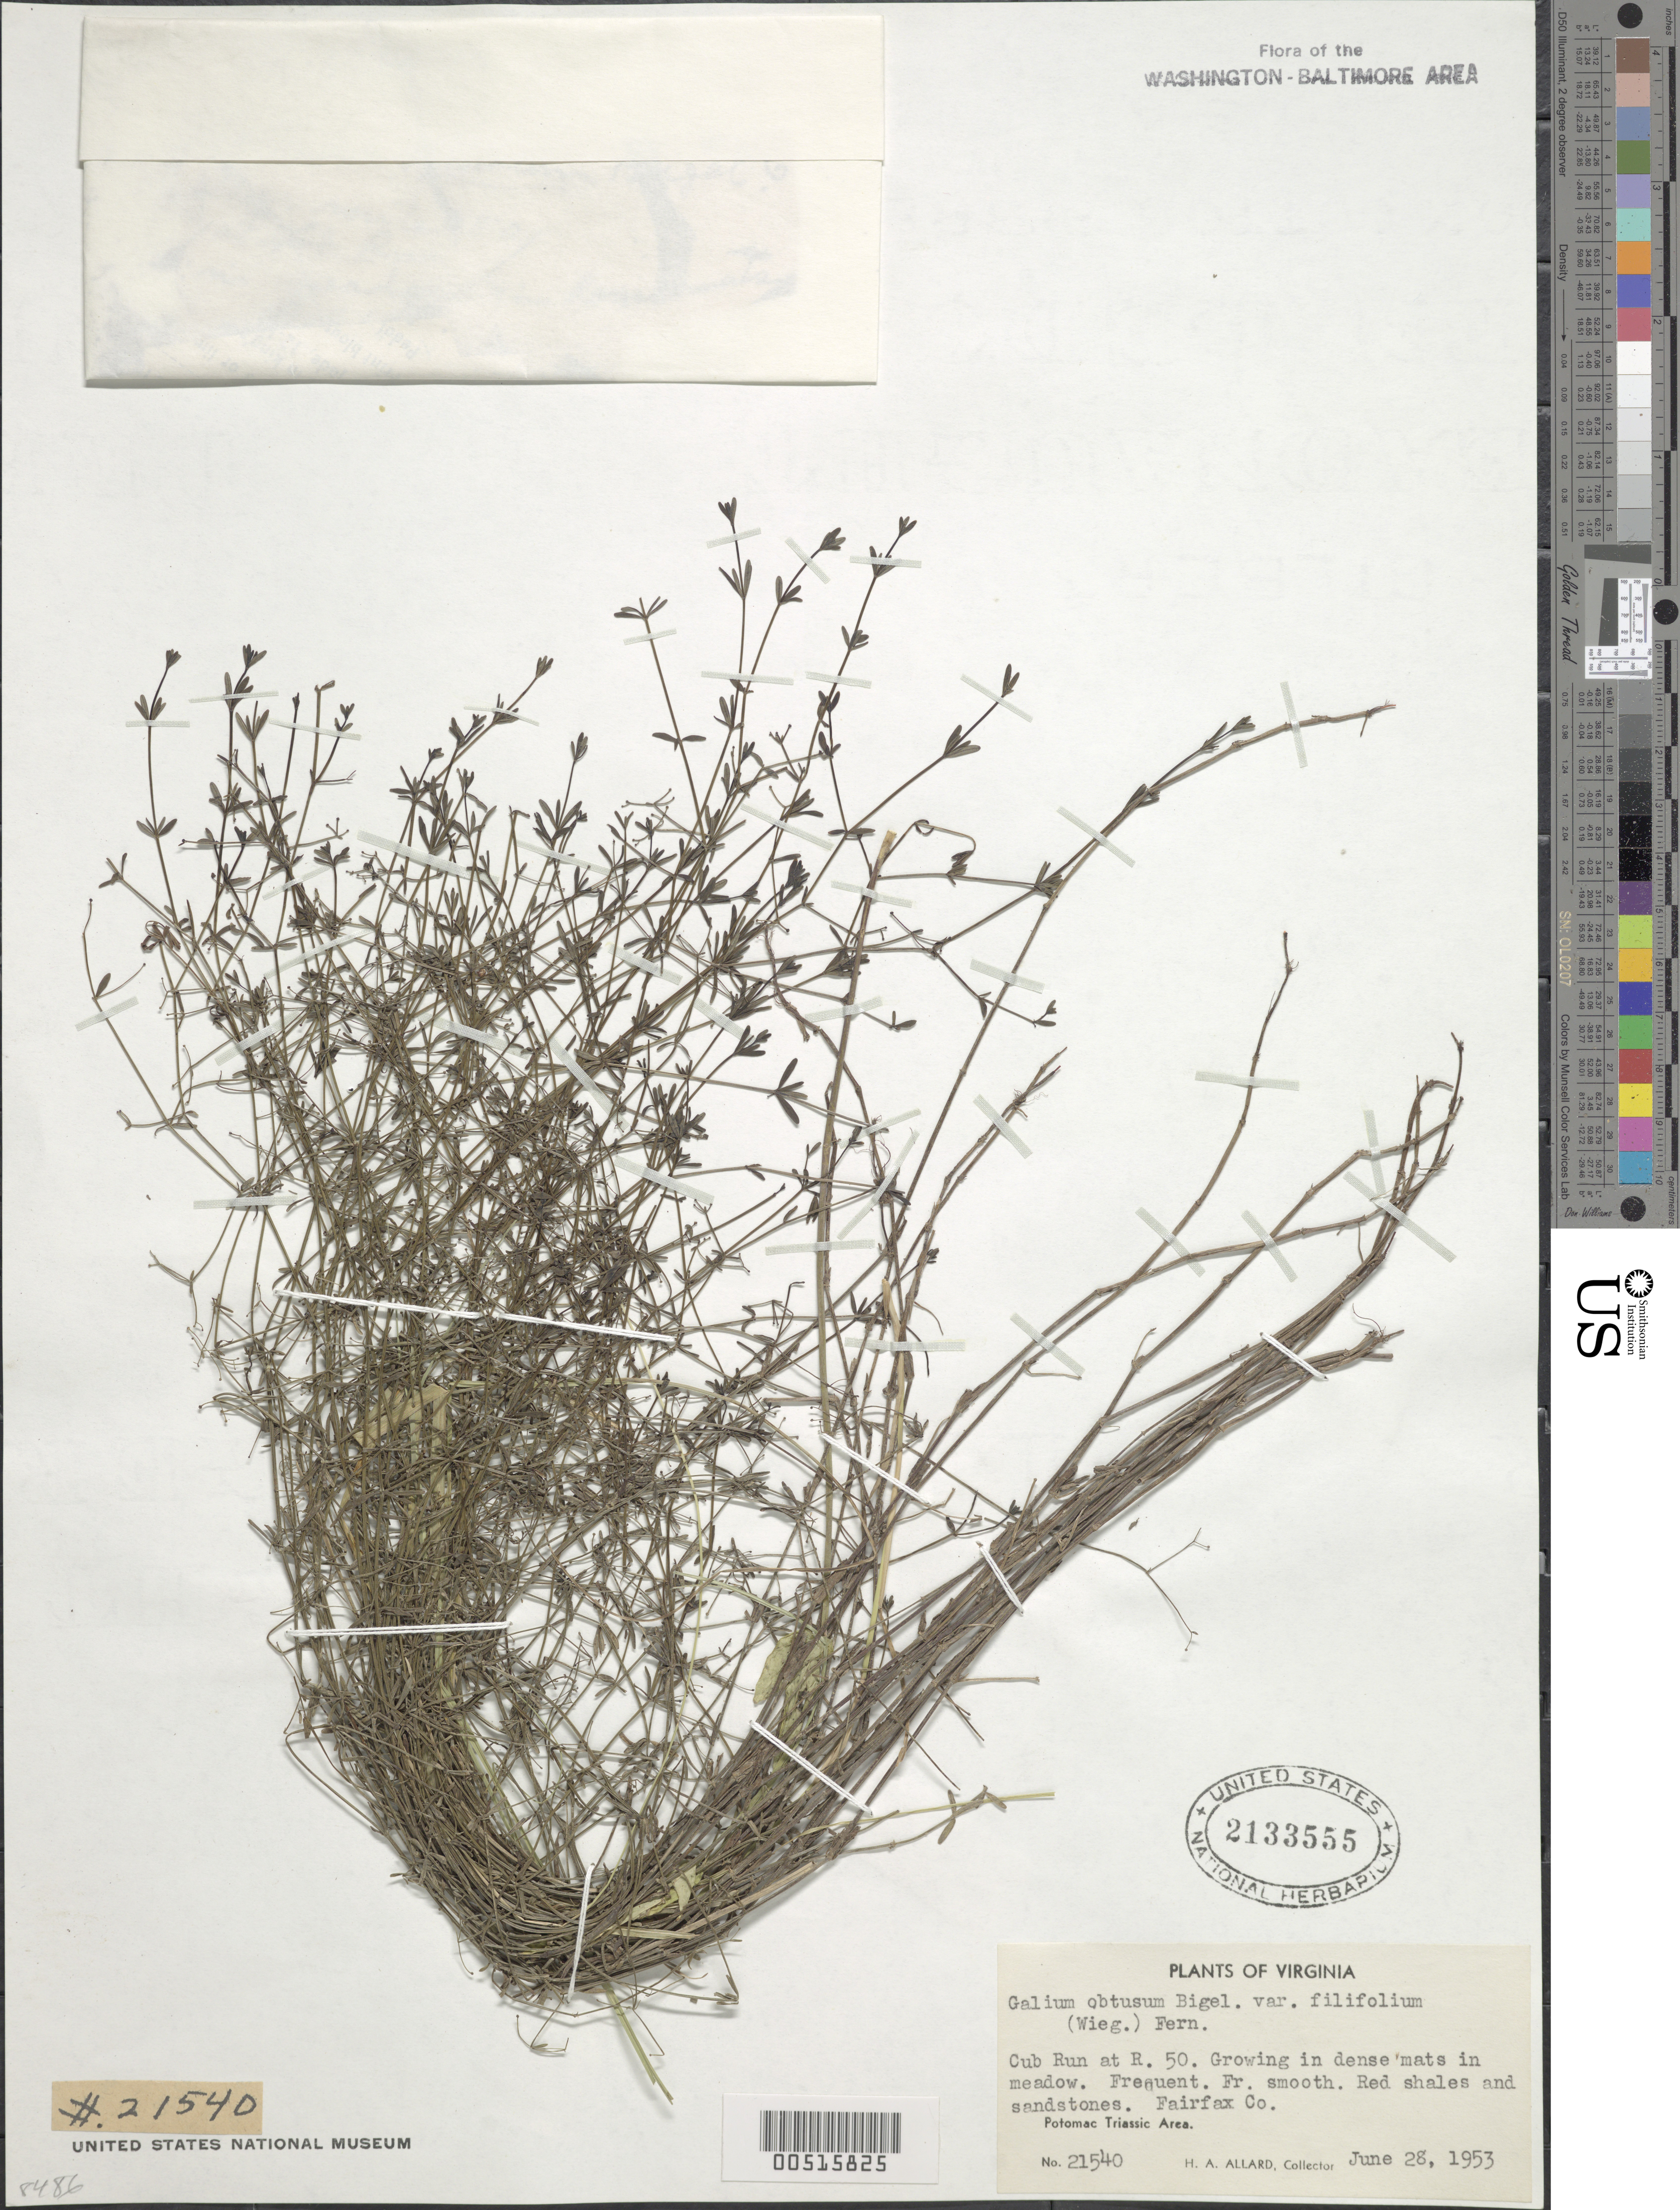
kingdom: Plantae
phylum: Tracheophyta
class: Magnoliopsida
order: Gentianales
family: Rubiaceae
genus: Galium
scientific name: Galium obtusum var. filifolium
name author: (Wiegand) Fernald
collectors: H. A. Allard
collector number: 21540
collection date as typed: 28 Jun 1953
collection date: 1953-06-28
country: United States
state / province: Virginia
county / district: Fairfax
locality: Cub Run at Rt. 50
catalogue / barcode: US 2133555